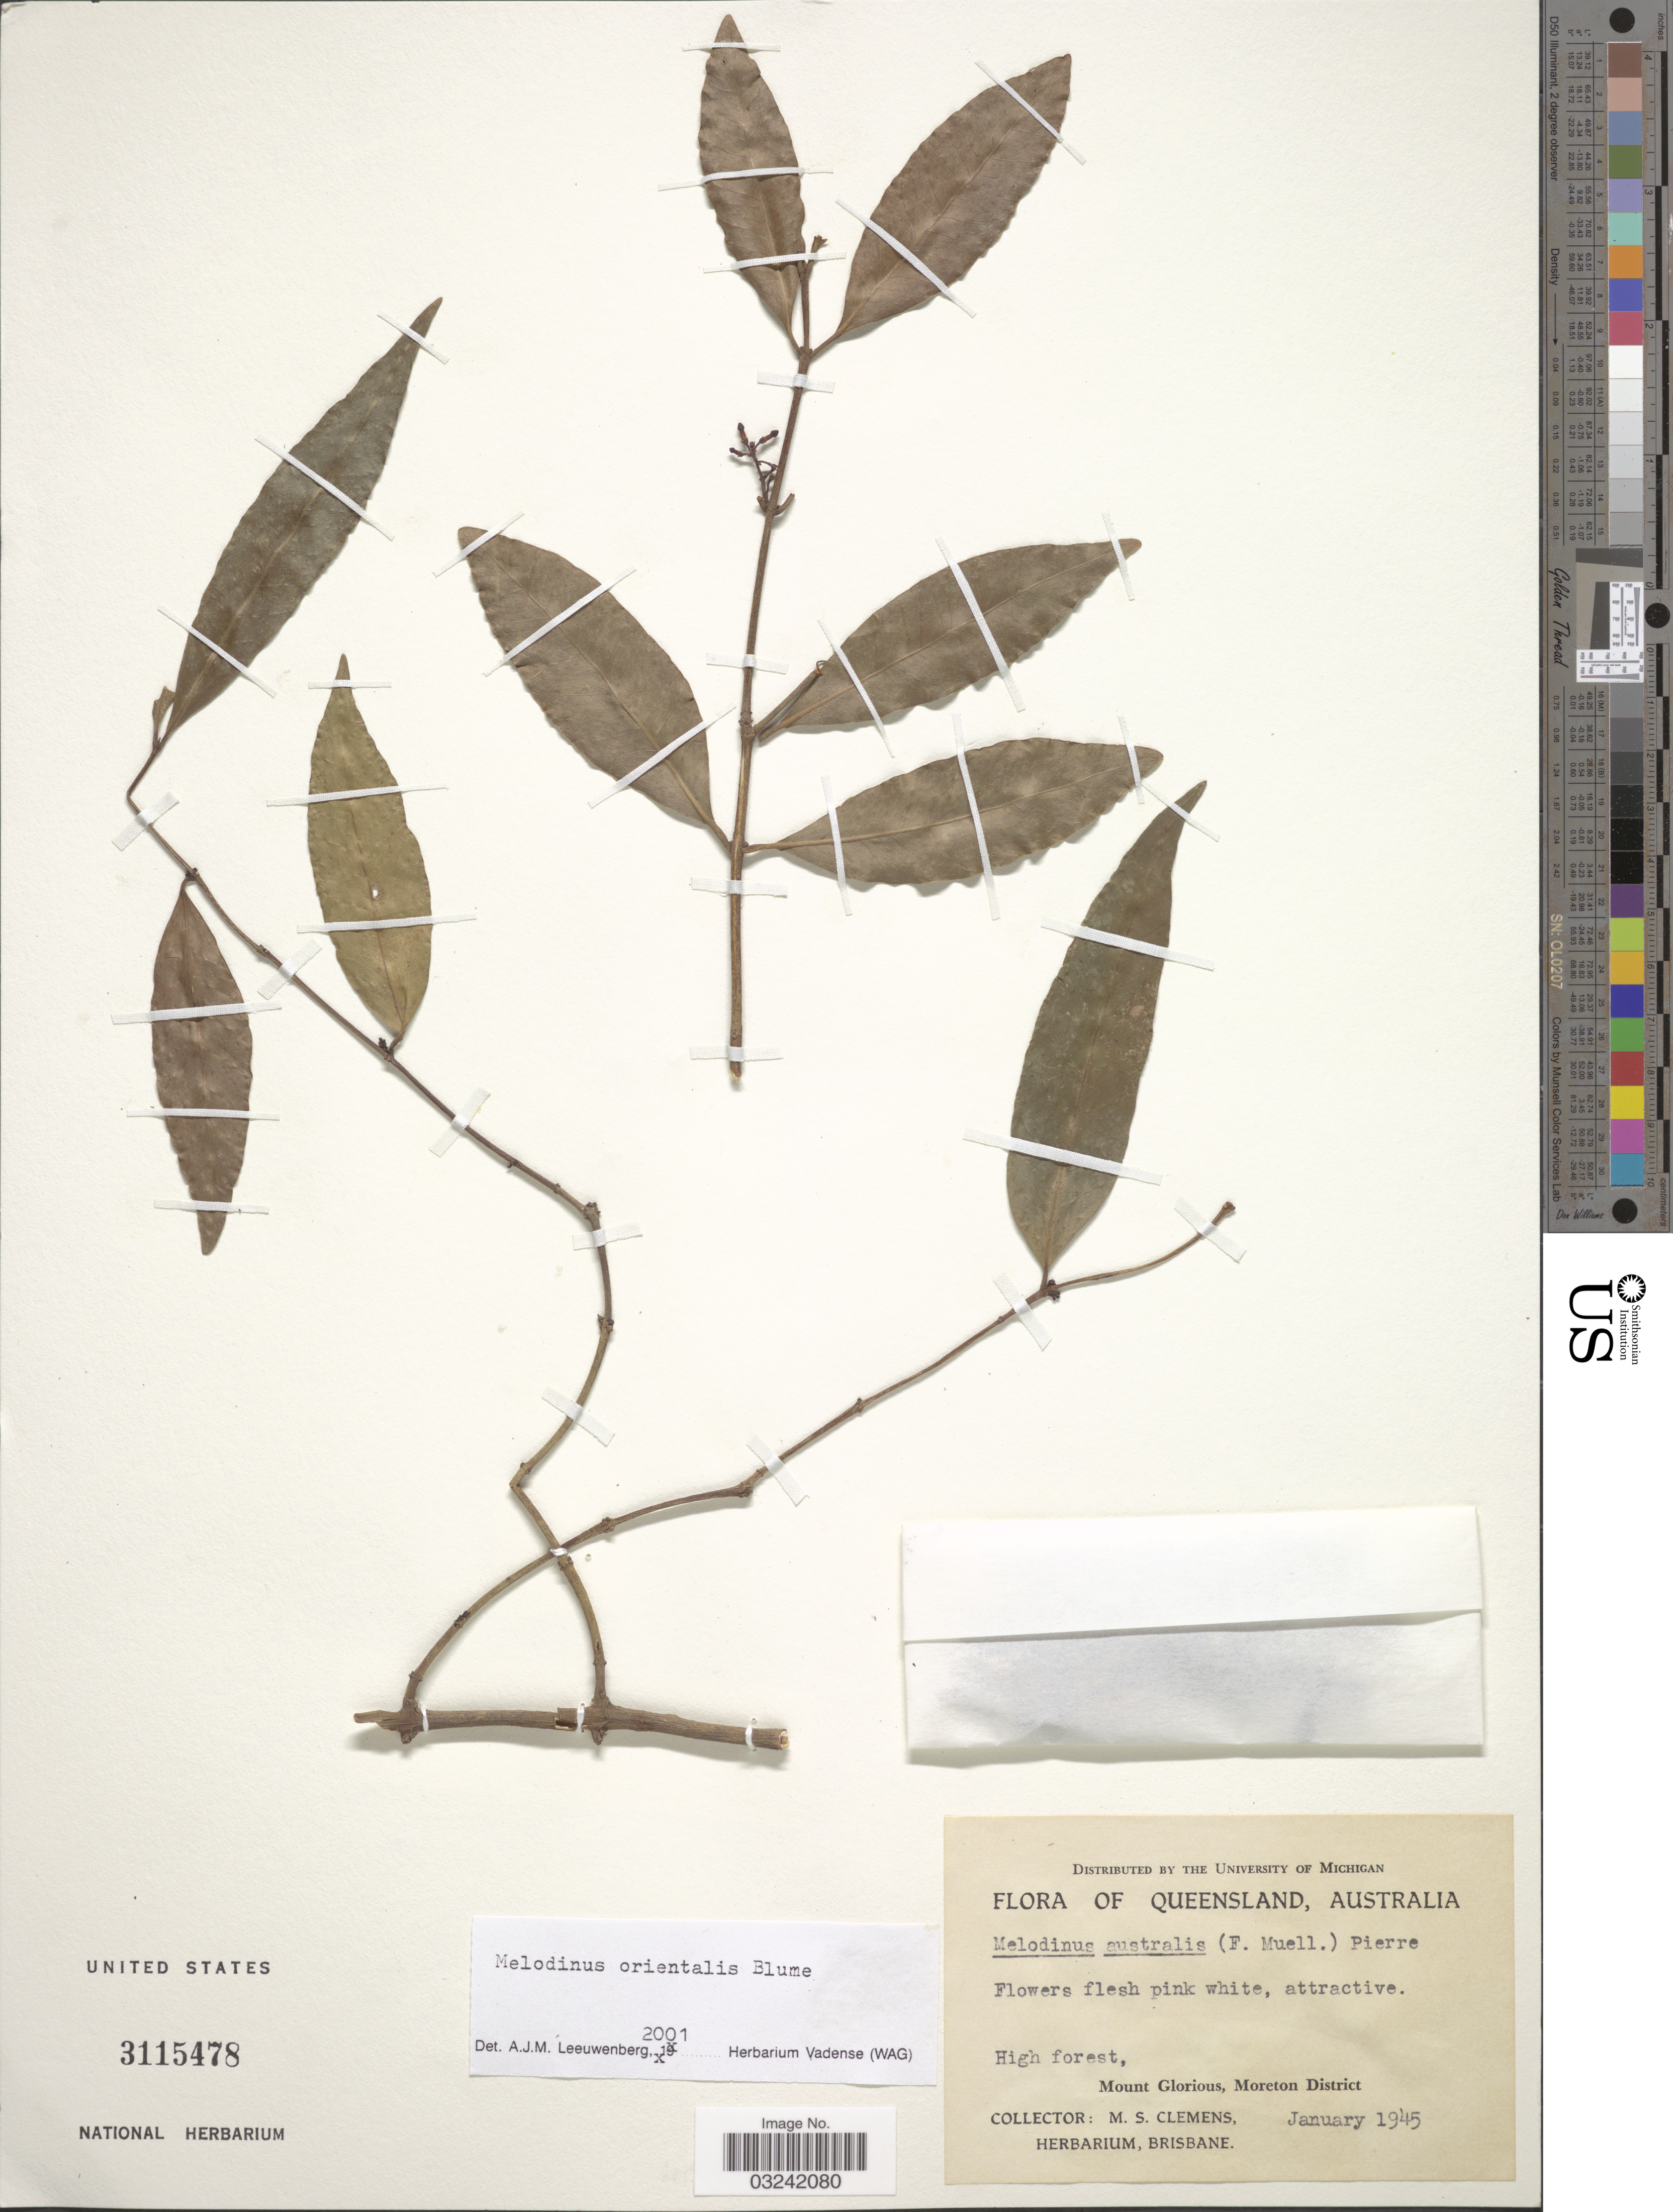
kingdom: Plantae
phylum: Tracheophyta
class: Magnoliopsida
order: Gentianales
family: Apocynaceae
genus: Melodinus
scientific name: Melodinus orientalis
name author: Blume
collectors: M. S. Clemens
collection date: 1945-01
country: Australia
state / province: Queensland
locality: Mount Glorious, Moreton District.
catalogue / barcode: US 3115478